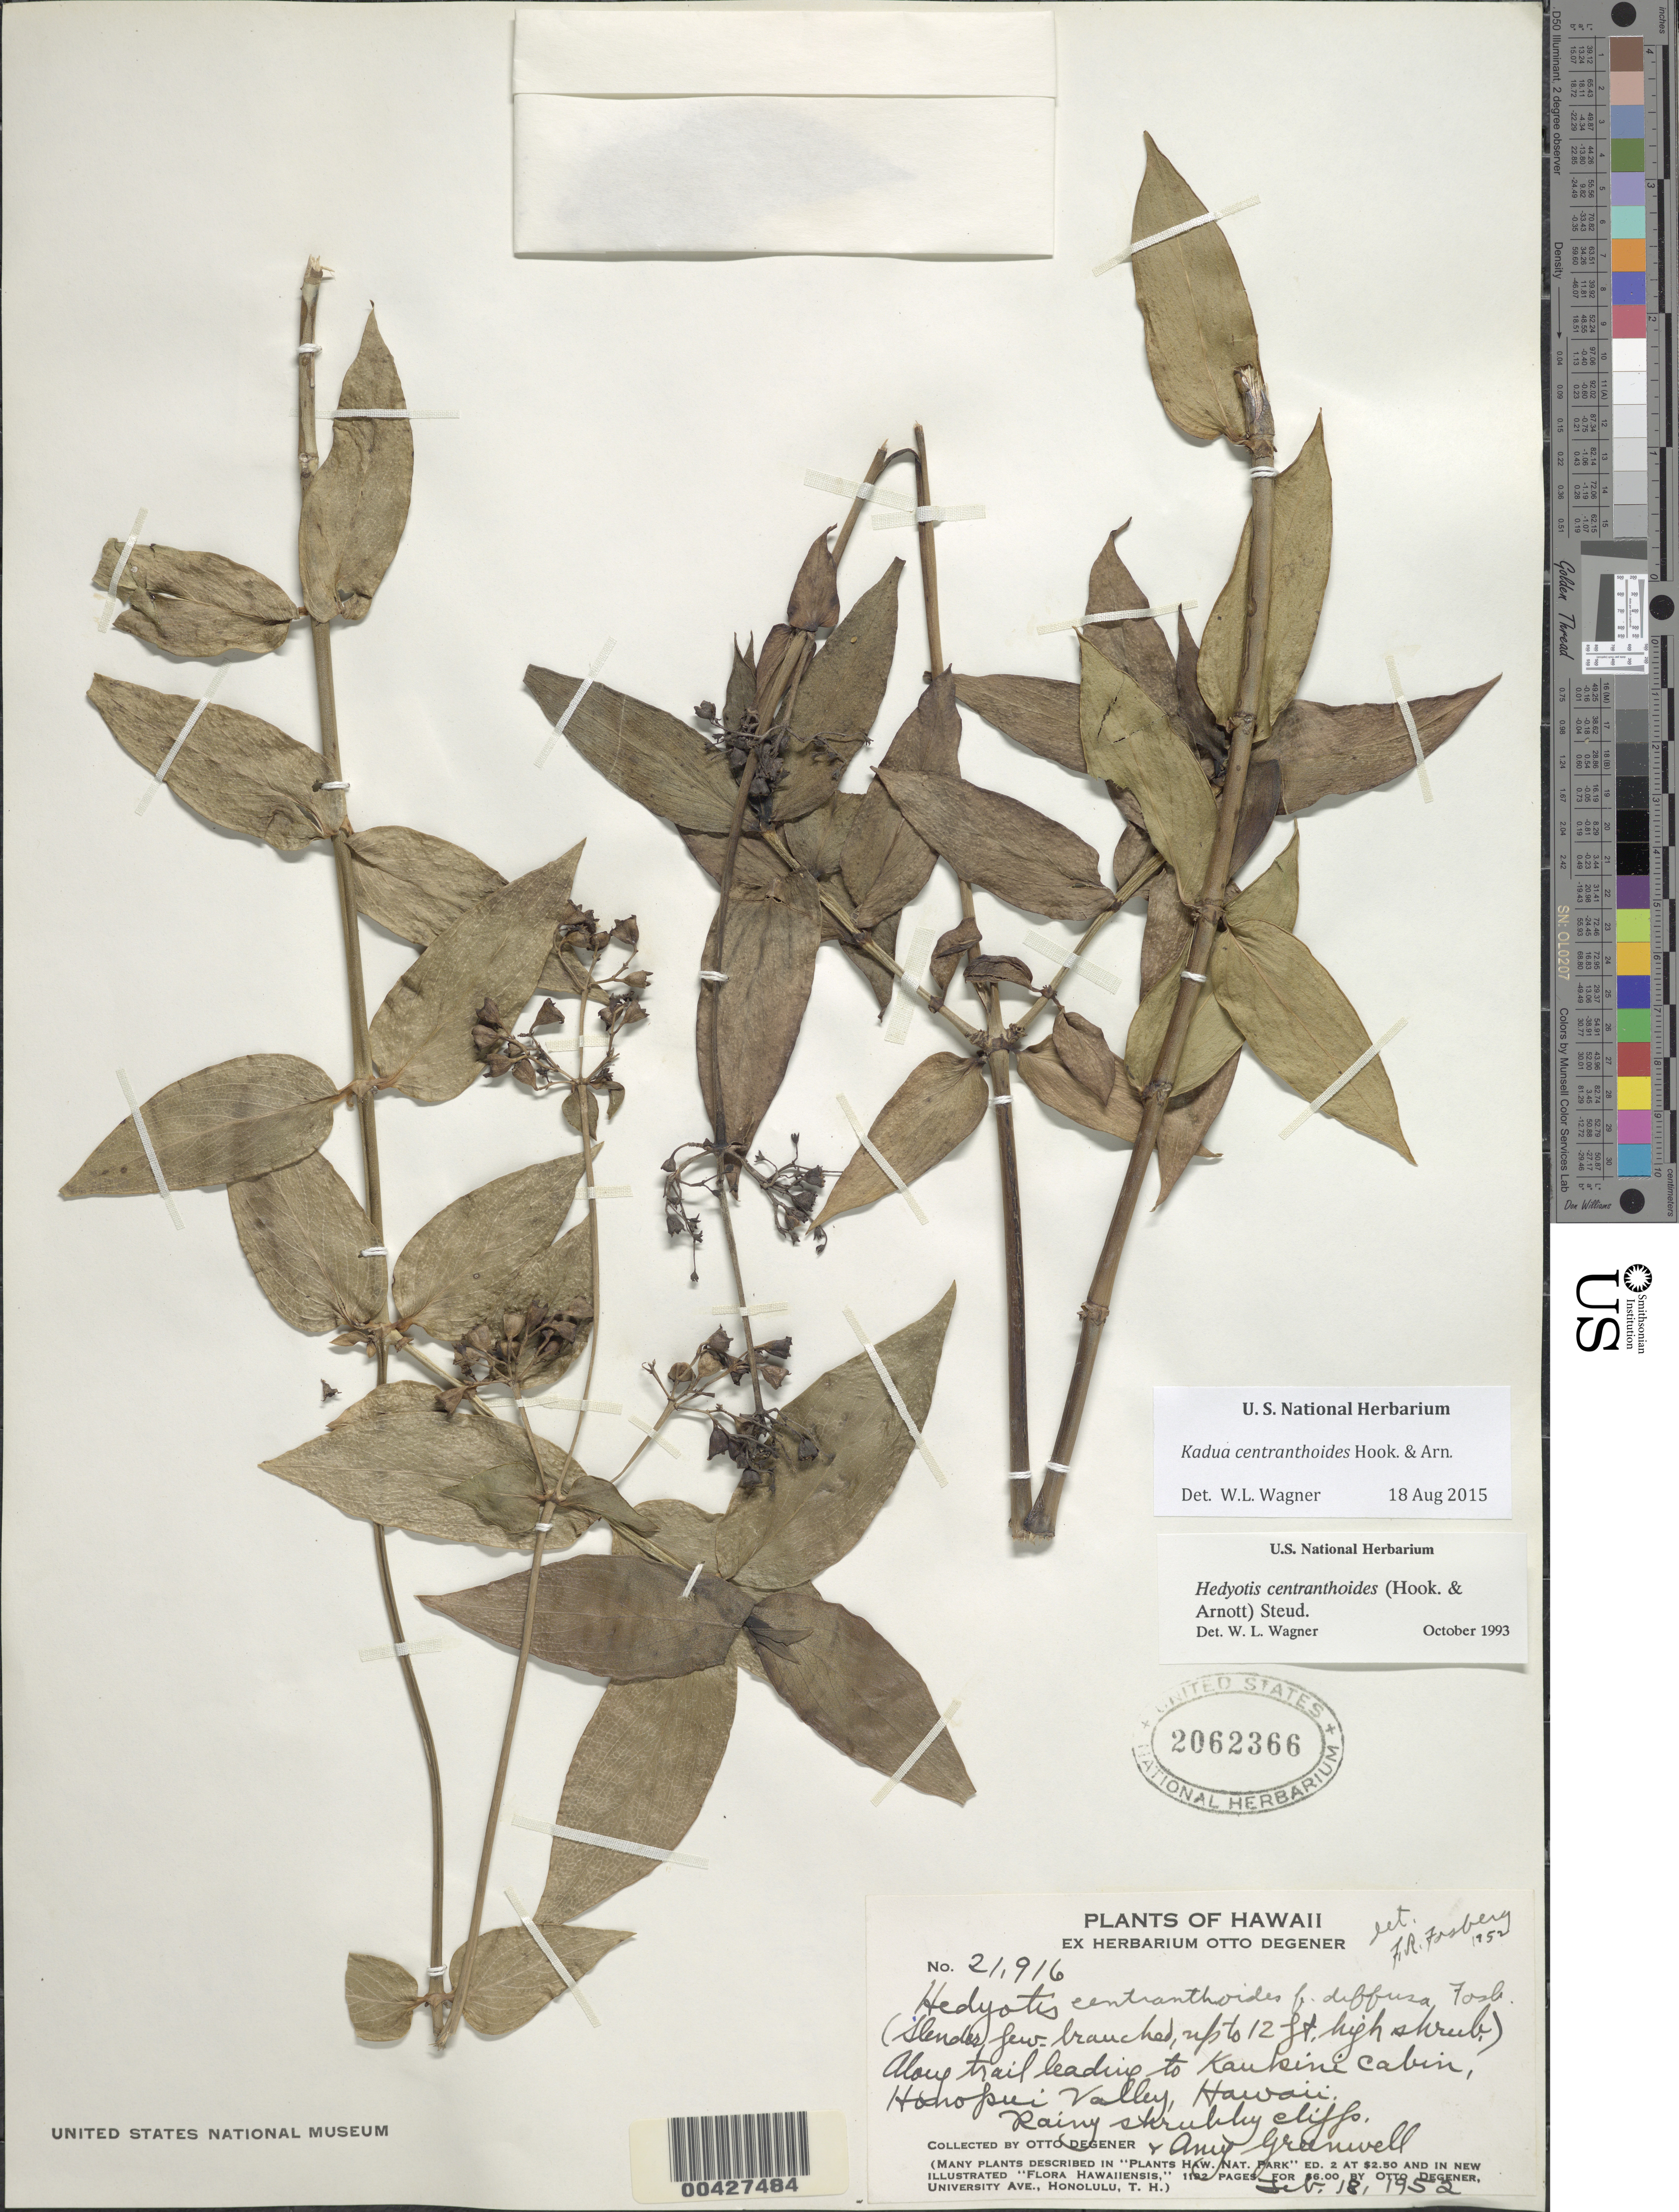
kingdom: Plantae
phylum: Tracheophyta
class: Magnoliopsida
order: Gentianales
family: Rubiaceae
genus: Kadua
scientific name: Kadua centranthoides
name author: Hook. & Arn.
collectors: O. Degener & A. B. Greenwell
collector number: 21916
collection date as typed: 18 Feb 1952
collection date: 1952-02-18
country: United States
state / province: Hawaii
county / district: Hawaii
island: Hawaii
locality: Along trail leading to Kaukini cabin, Honopui Valley.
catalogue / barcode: US 2062366